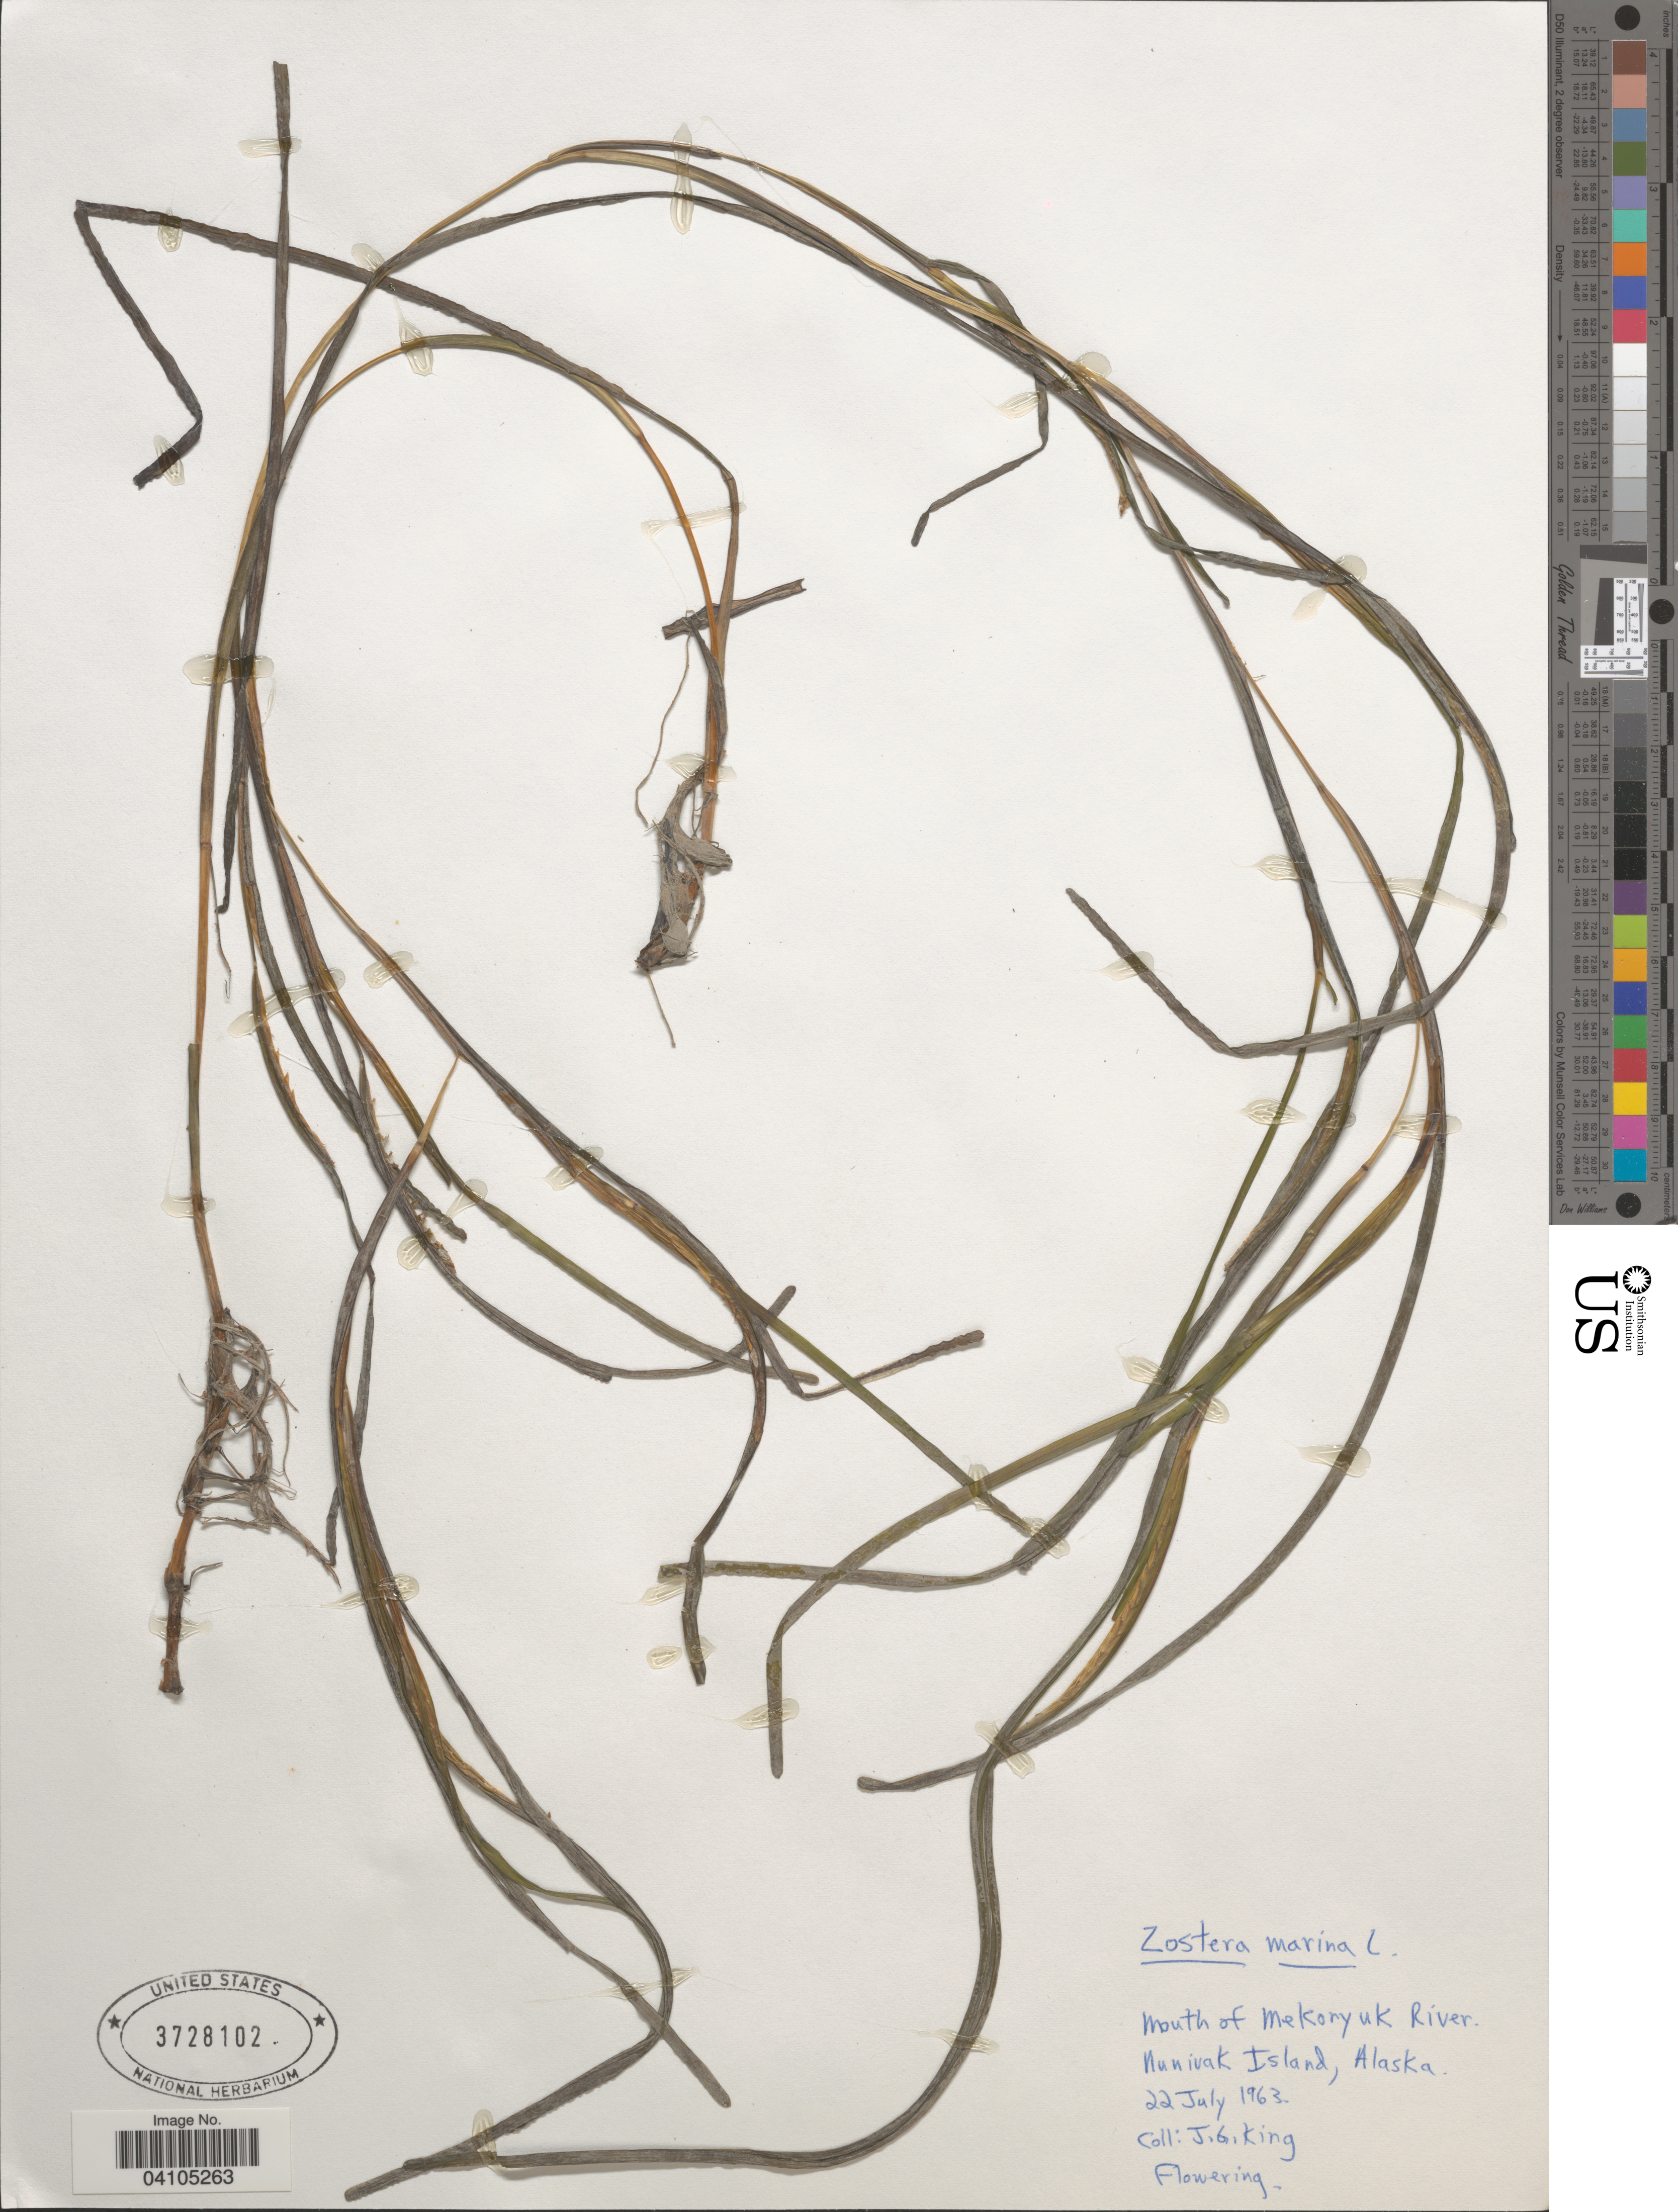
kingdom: Plantae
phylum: Tracheophyta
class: Liliopsida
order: Alismatales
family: Zosteraceae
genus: Zostera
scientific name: Zostera marina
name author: L.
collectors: J. King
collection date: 1963-07-22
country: United States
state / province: Alaska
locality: Mouth of Mekoryuk River. Nunivak Island.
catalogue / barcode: US 3728102